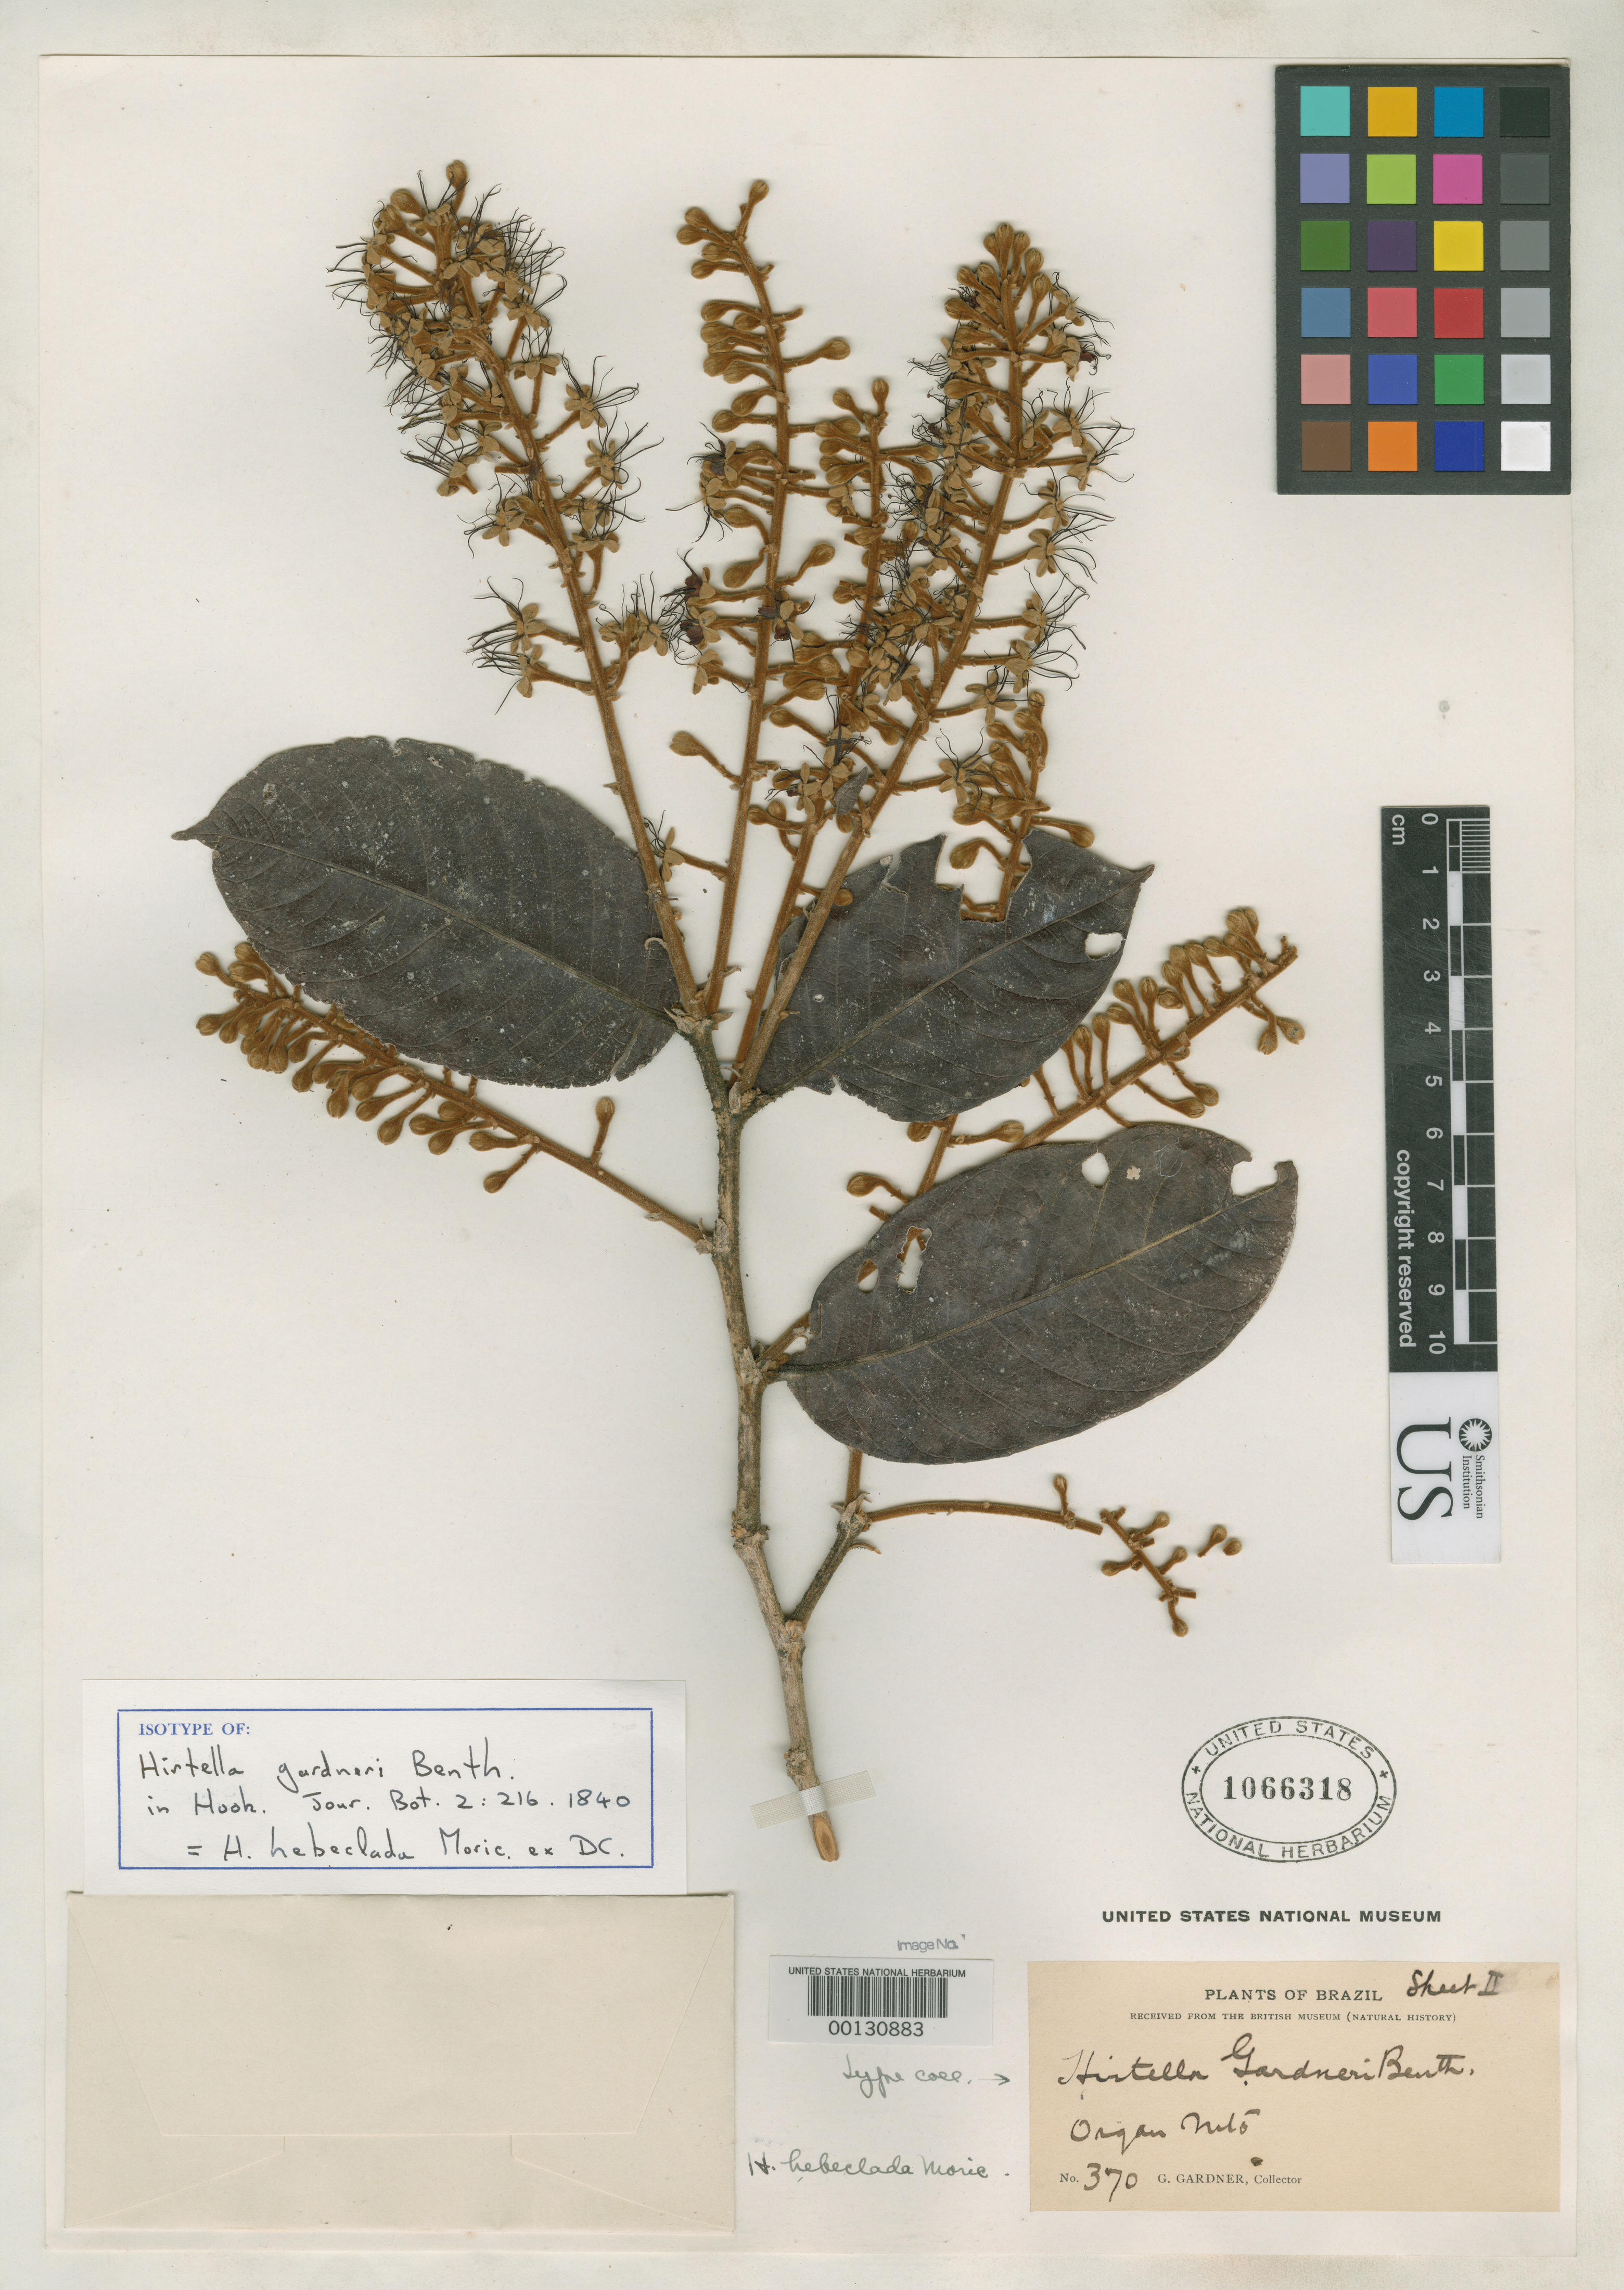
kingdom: Plantae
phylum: Tracheophyta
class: Magnoliopsida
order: Malpighiales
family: Chrysobalanaceae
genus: Hirtella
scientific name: Hirtella gardneri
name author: Benth.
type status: Isotype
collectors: G. Gardner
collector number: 370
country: Brazil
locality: Organ Mountains.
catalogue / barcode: US 1066318